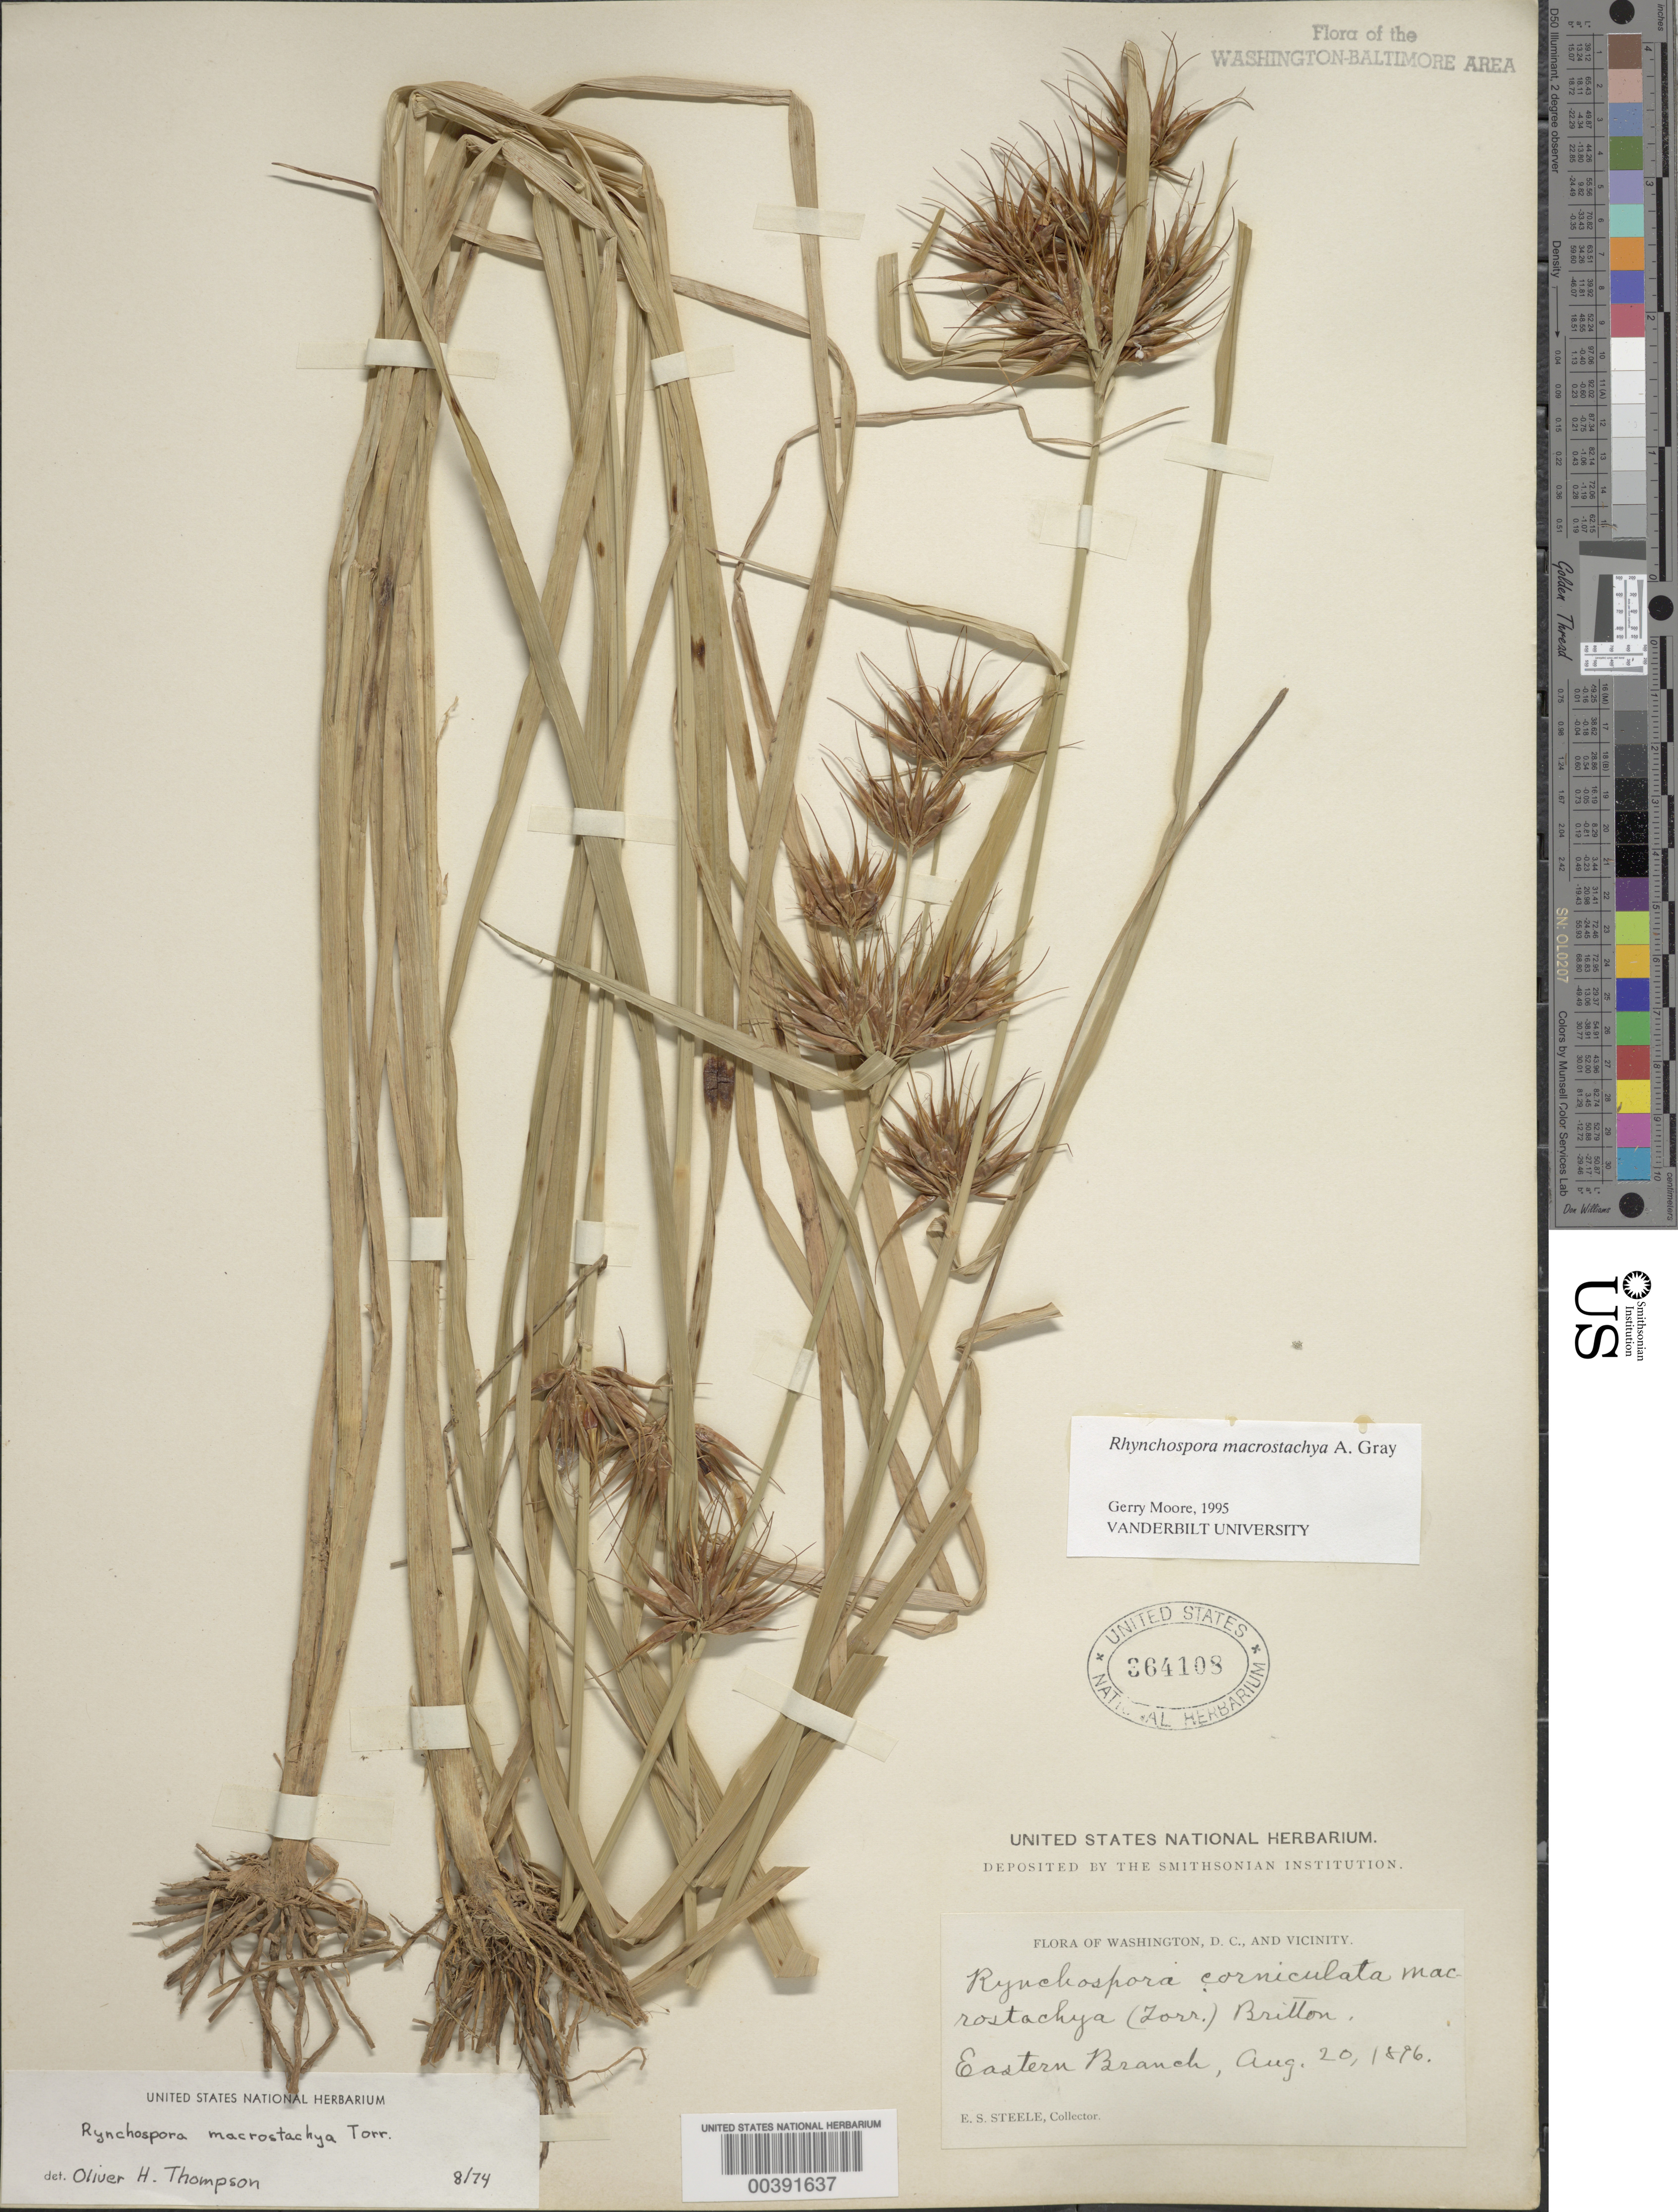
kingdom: Plantae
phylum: Tracheophyta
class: Liliopsida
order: Poales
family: Cyperaceae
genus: Rhynchospora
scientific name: Rhynchospora macrostachya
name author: Torr. ex A. Gray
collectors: E. Steele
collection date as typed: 20 Aug 1896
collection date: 1896-08-20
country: United States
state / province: District of Columbia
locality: Eastern Branch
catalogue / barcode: US 364108